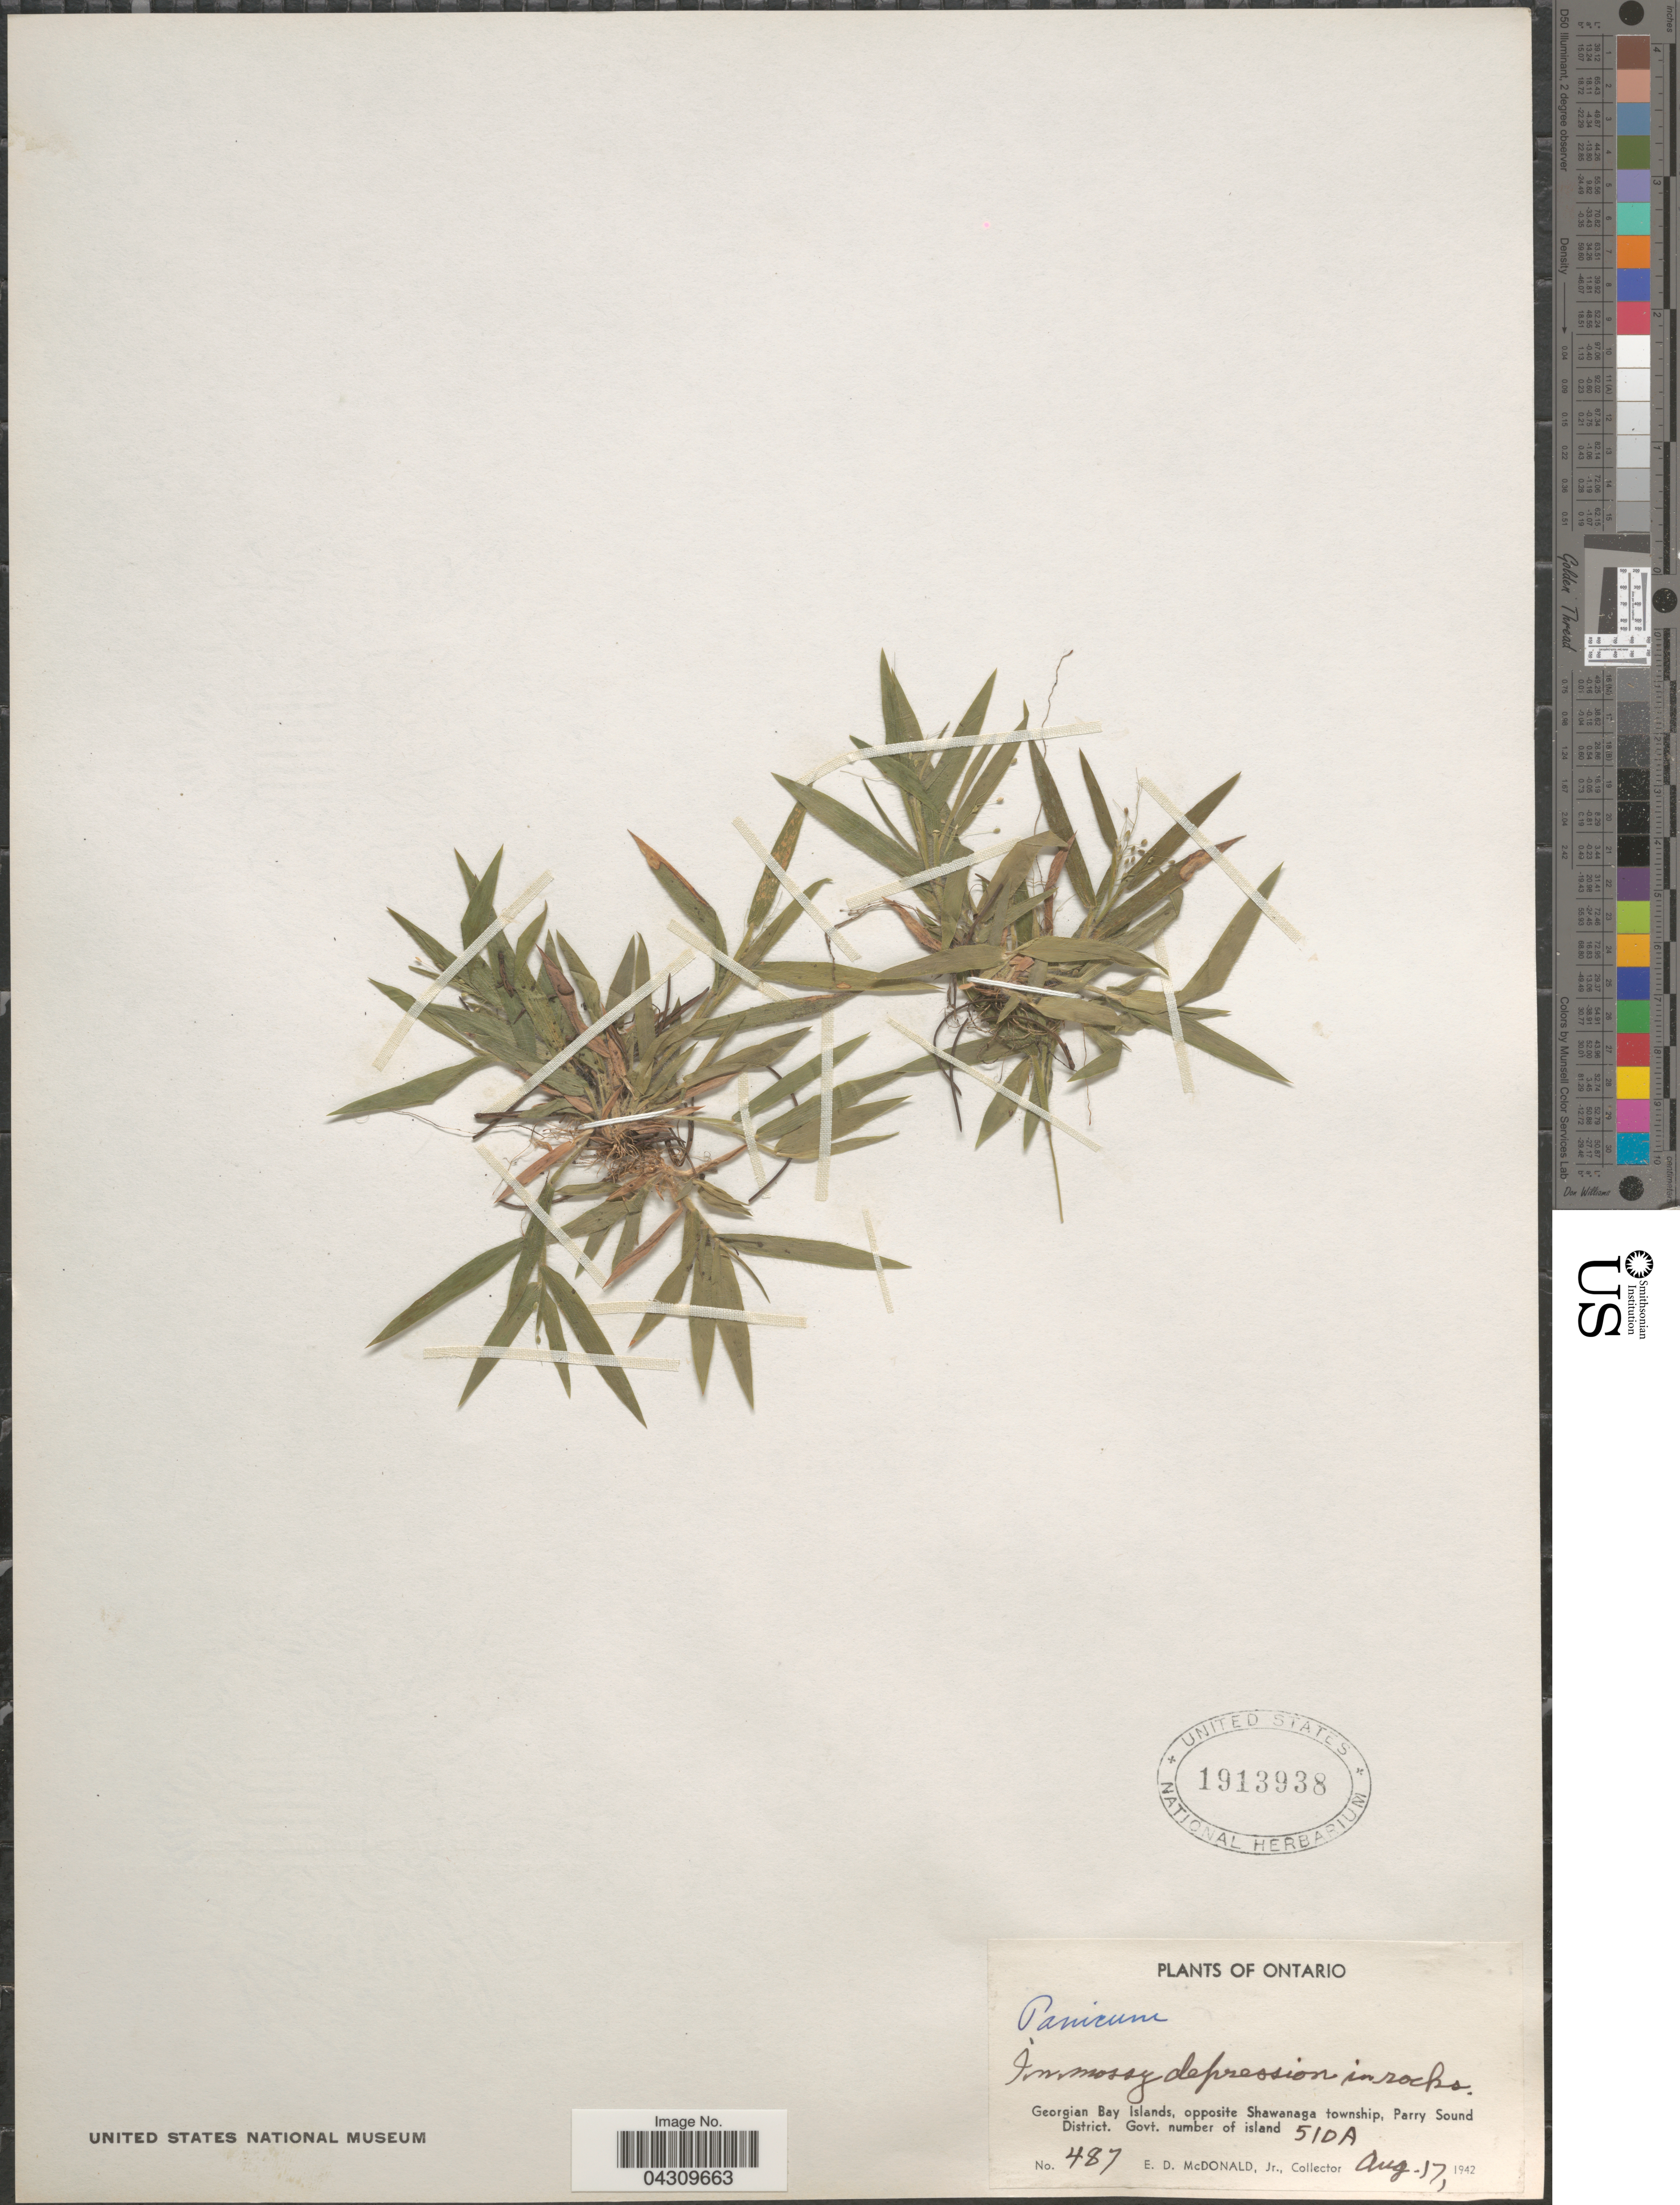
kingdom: Plantae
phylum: Tracheophyta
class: Liliopsida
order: Poales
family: Poaceae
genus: Dichanthelium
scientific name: Dichanthelium acuminatum var. acuminatum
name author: (Sw.) Gould & C.A. Clark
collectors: E. D. McDonald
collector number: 487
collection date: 1942-08-17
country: Canada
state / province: Ontario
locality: Georgian Bay Islands, opposite Shawanaga township, Parry Sound District.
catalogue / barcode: US 1913938